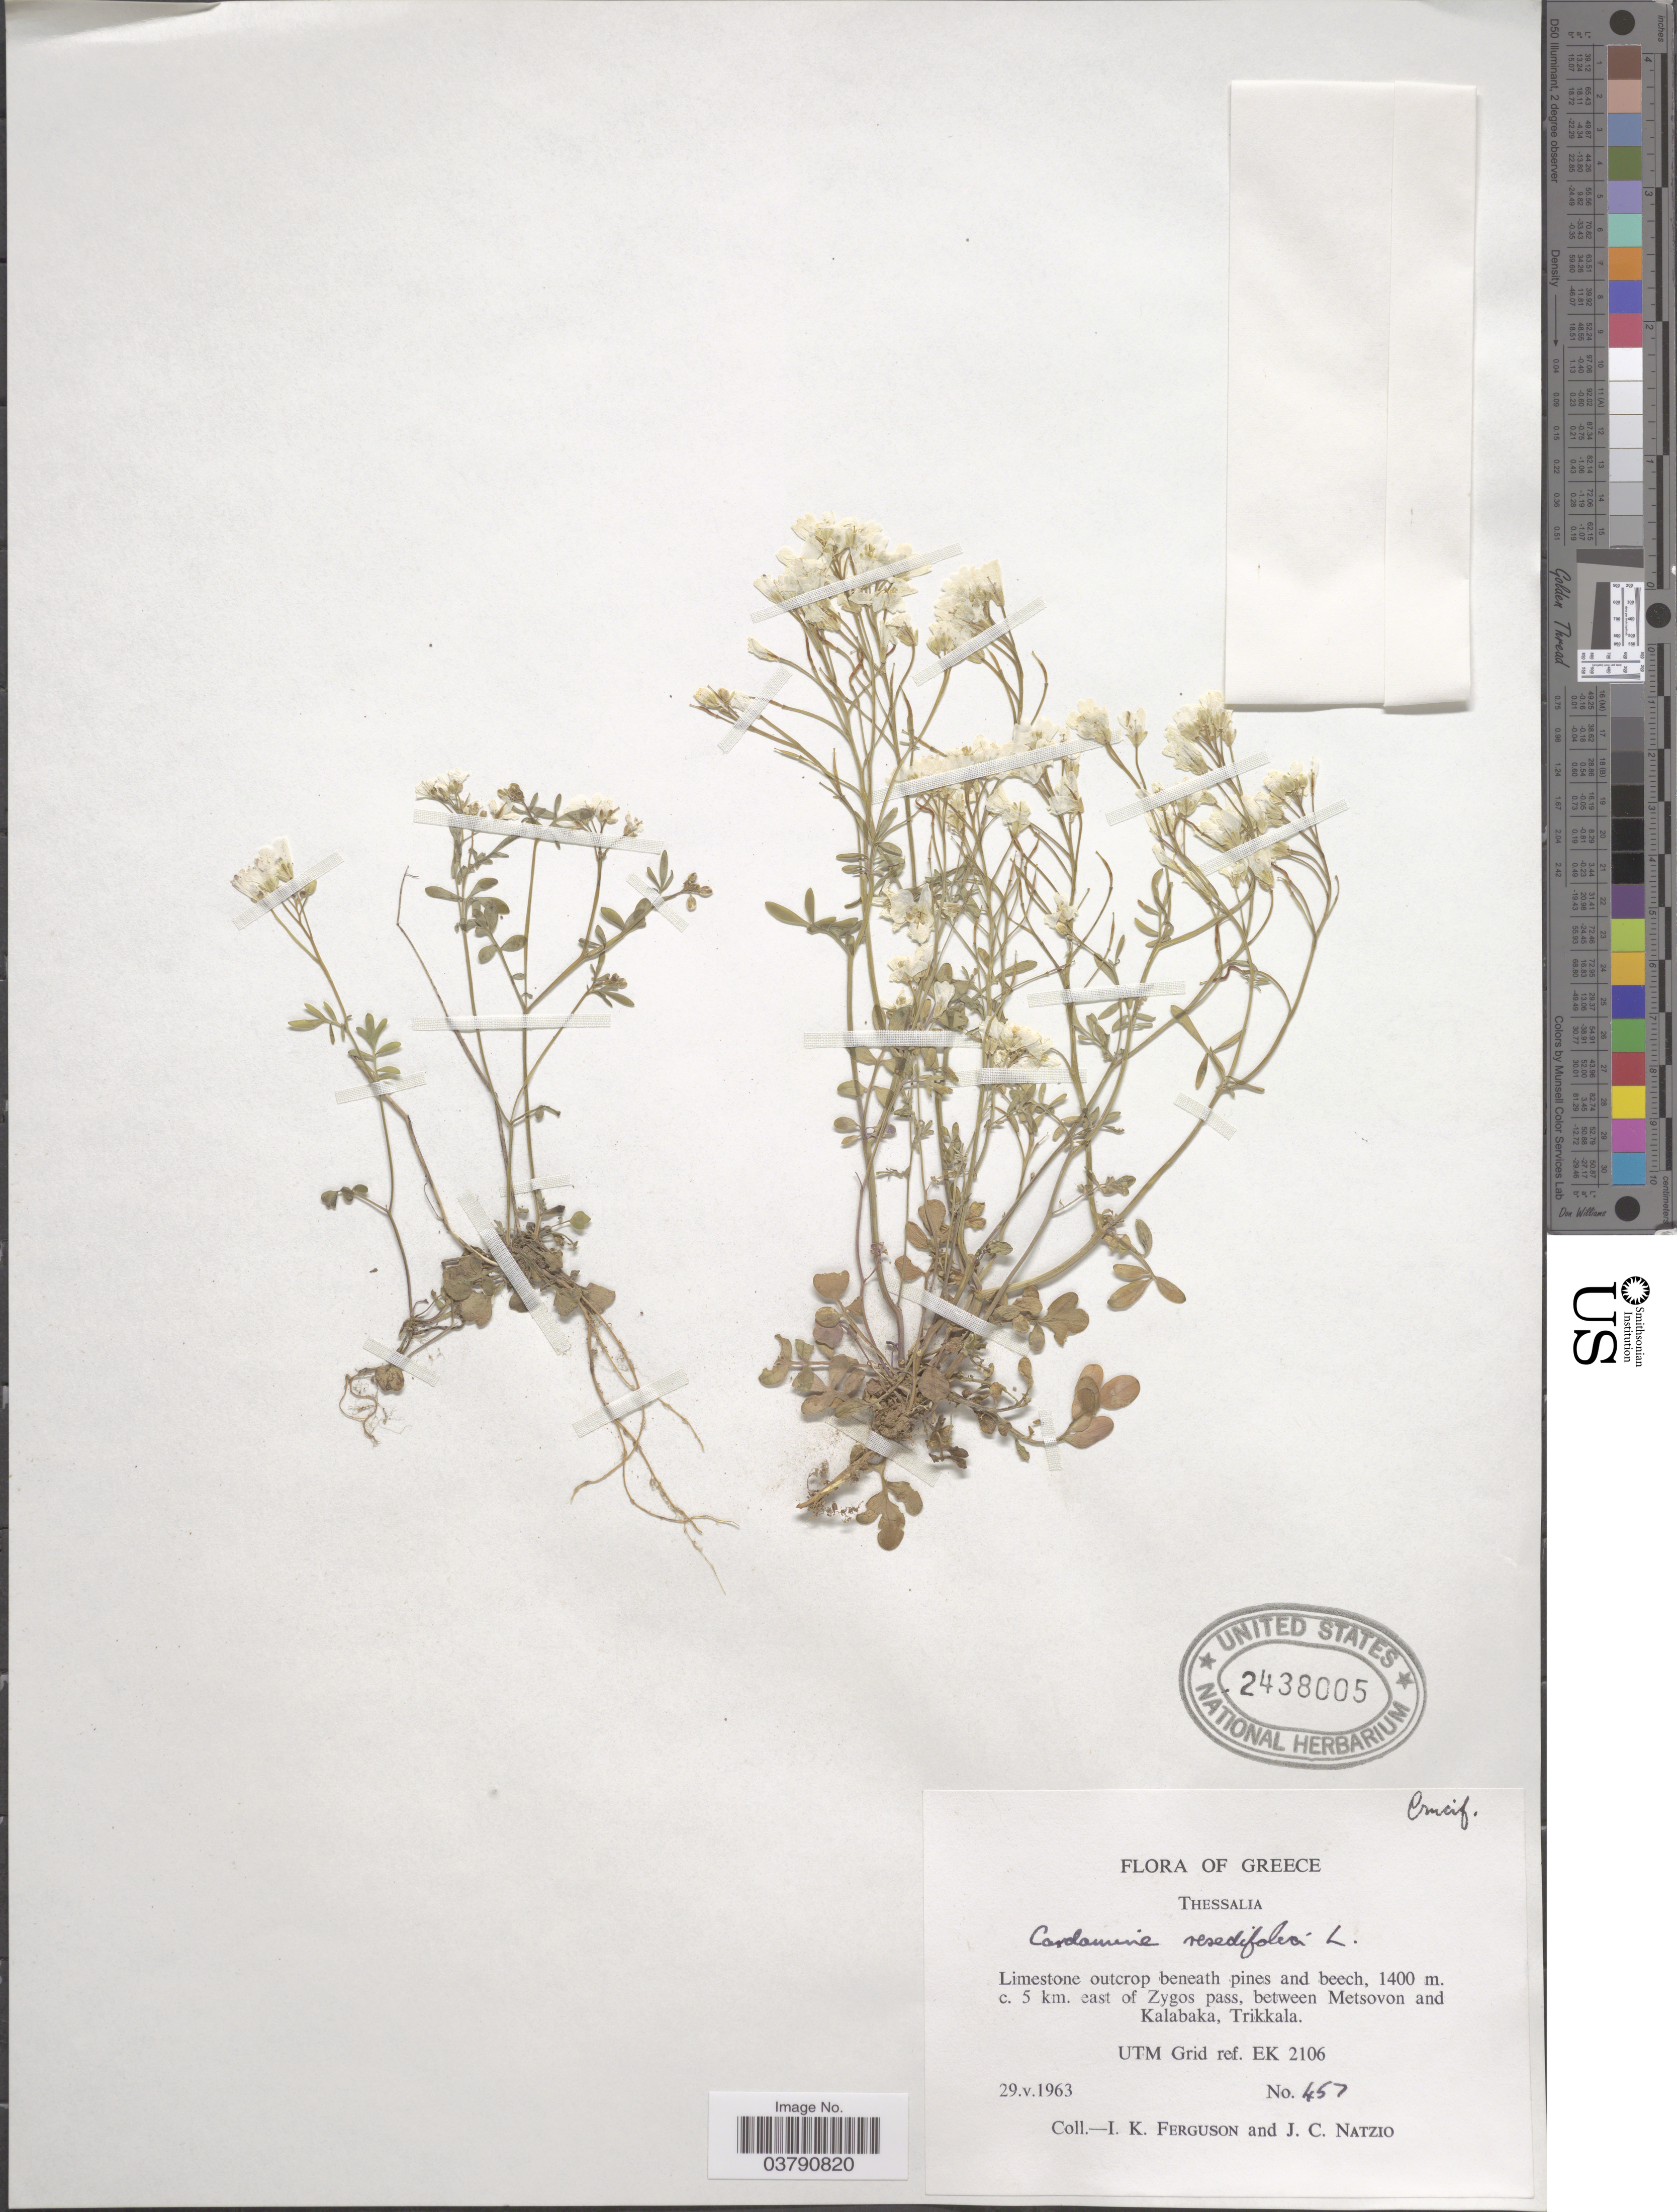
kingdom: Plantae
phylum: Tracheophyta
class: Magnoliopsida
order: Brassicales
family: Brassicaceae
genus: Cardamine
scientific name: Cardamine resedifolia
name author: L.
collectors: I. K. Ferguson & J. Natzio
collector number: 457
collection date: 1963-05-29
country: Greece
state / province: Thessaly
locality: Thessalia. c. 5 km. east of Zygos pass, between Metsovon and Kalabaka, Trikkala. UTM Grid ref. EK 2106.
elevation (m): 1400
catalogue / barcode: US 2438005